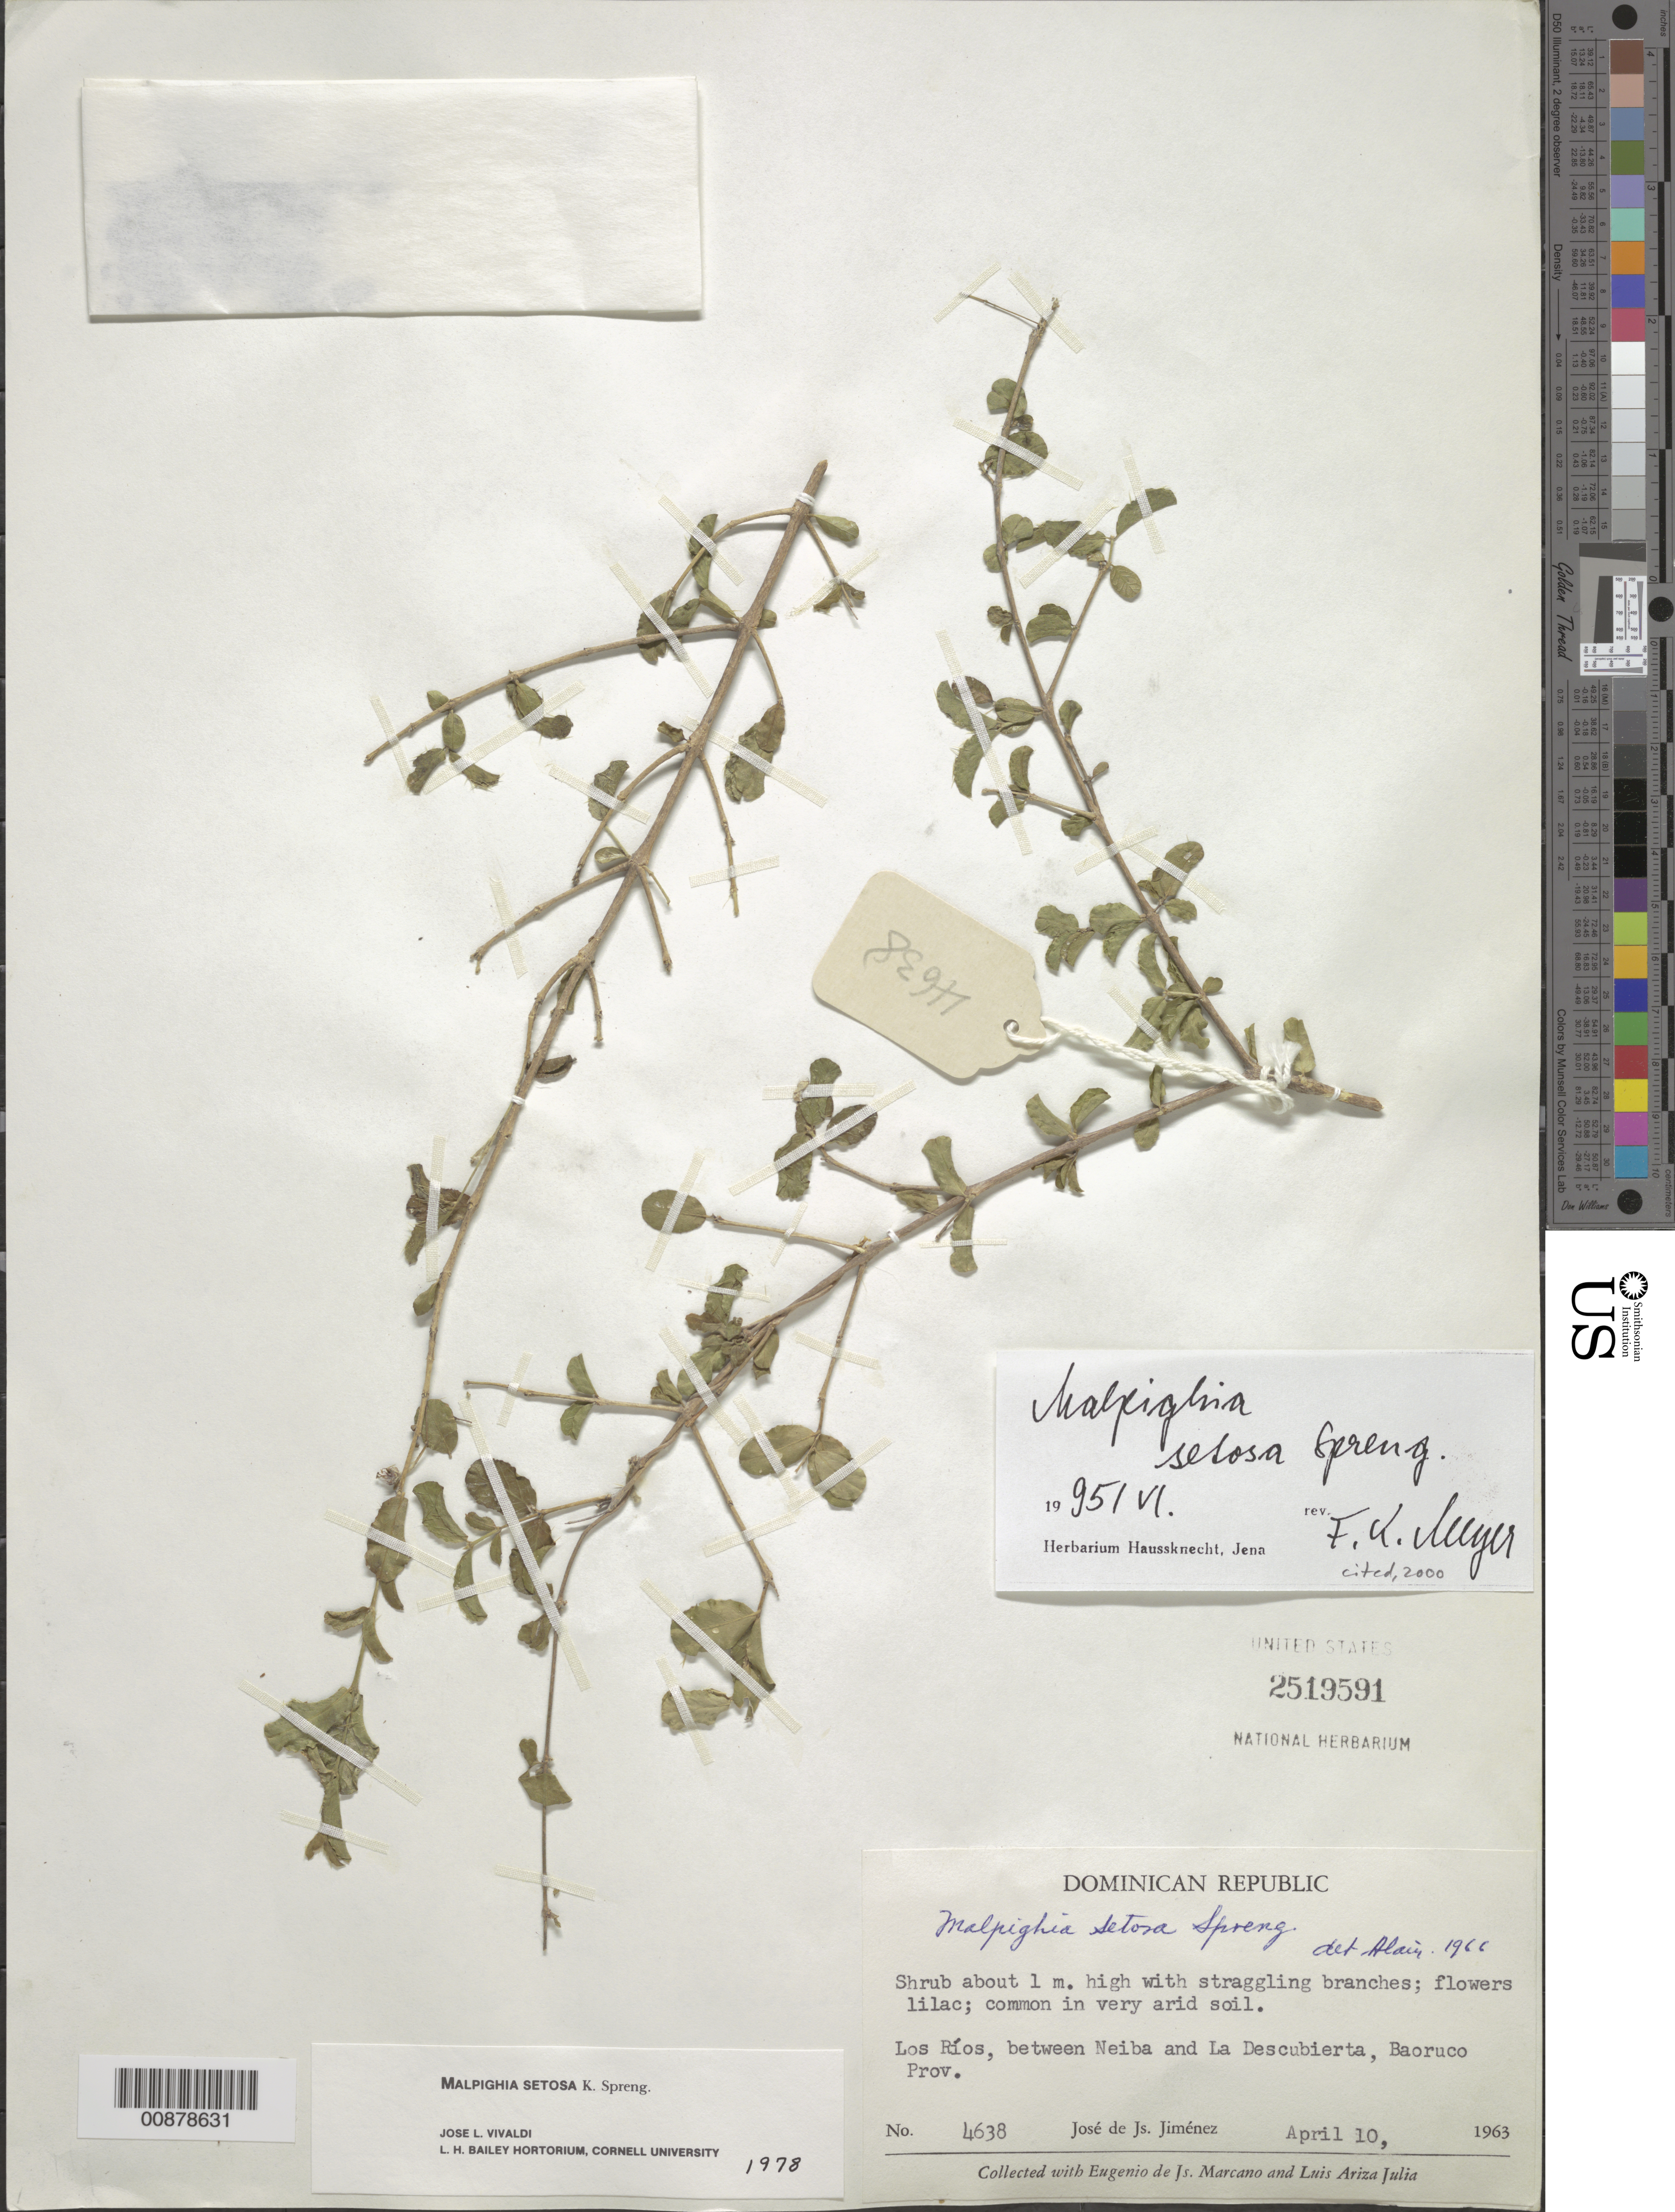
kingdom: Plantae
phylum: Tracheophyta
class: Magnoliopsida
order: Malpighiales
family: Malpighiaceae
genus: Malpighia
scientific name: Malpighia setosa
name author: Spreng.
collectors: J. J. Jiménez Almonte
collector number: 4638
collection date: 1963-04-10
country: Dominican Republic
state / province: Baoruco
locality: Los Ríos, between Neiba and La Descubierta.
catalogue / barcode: US 2519591